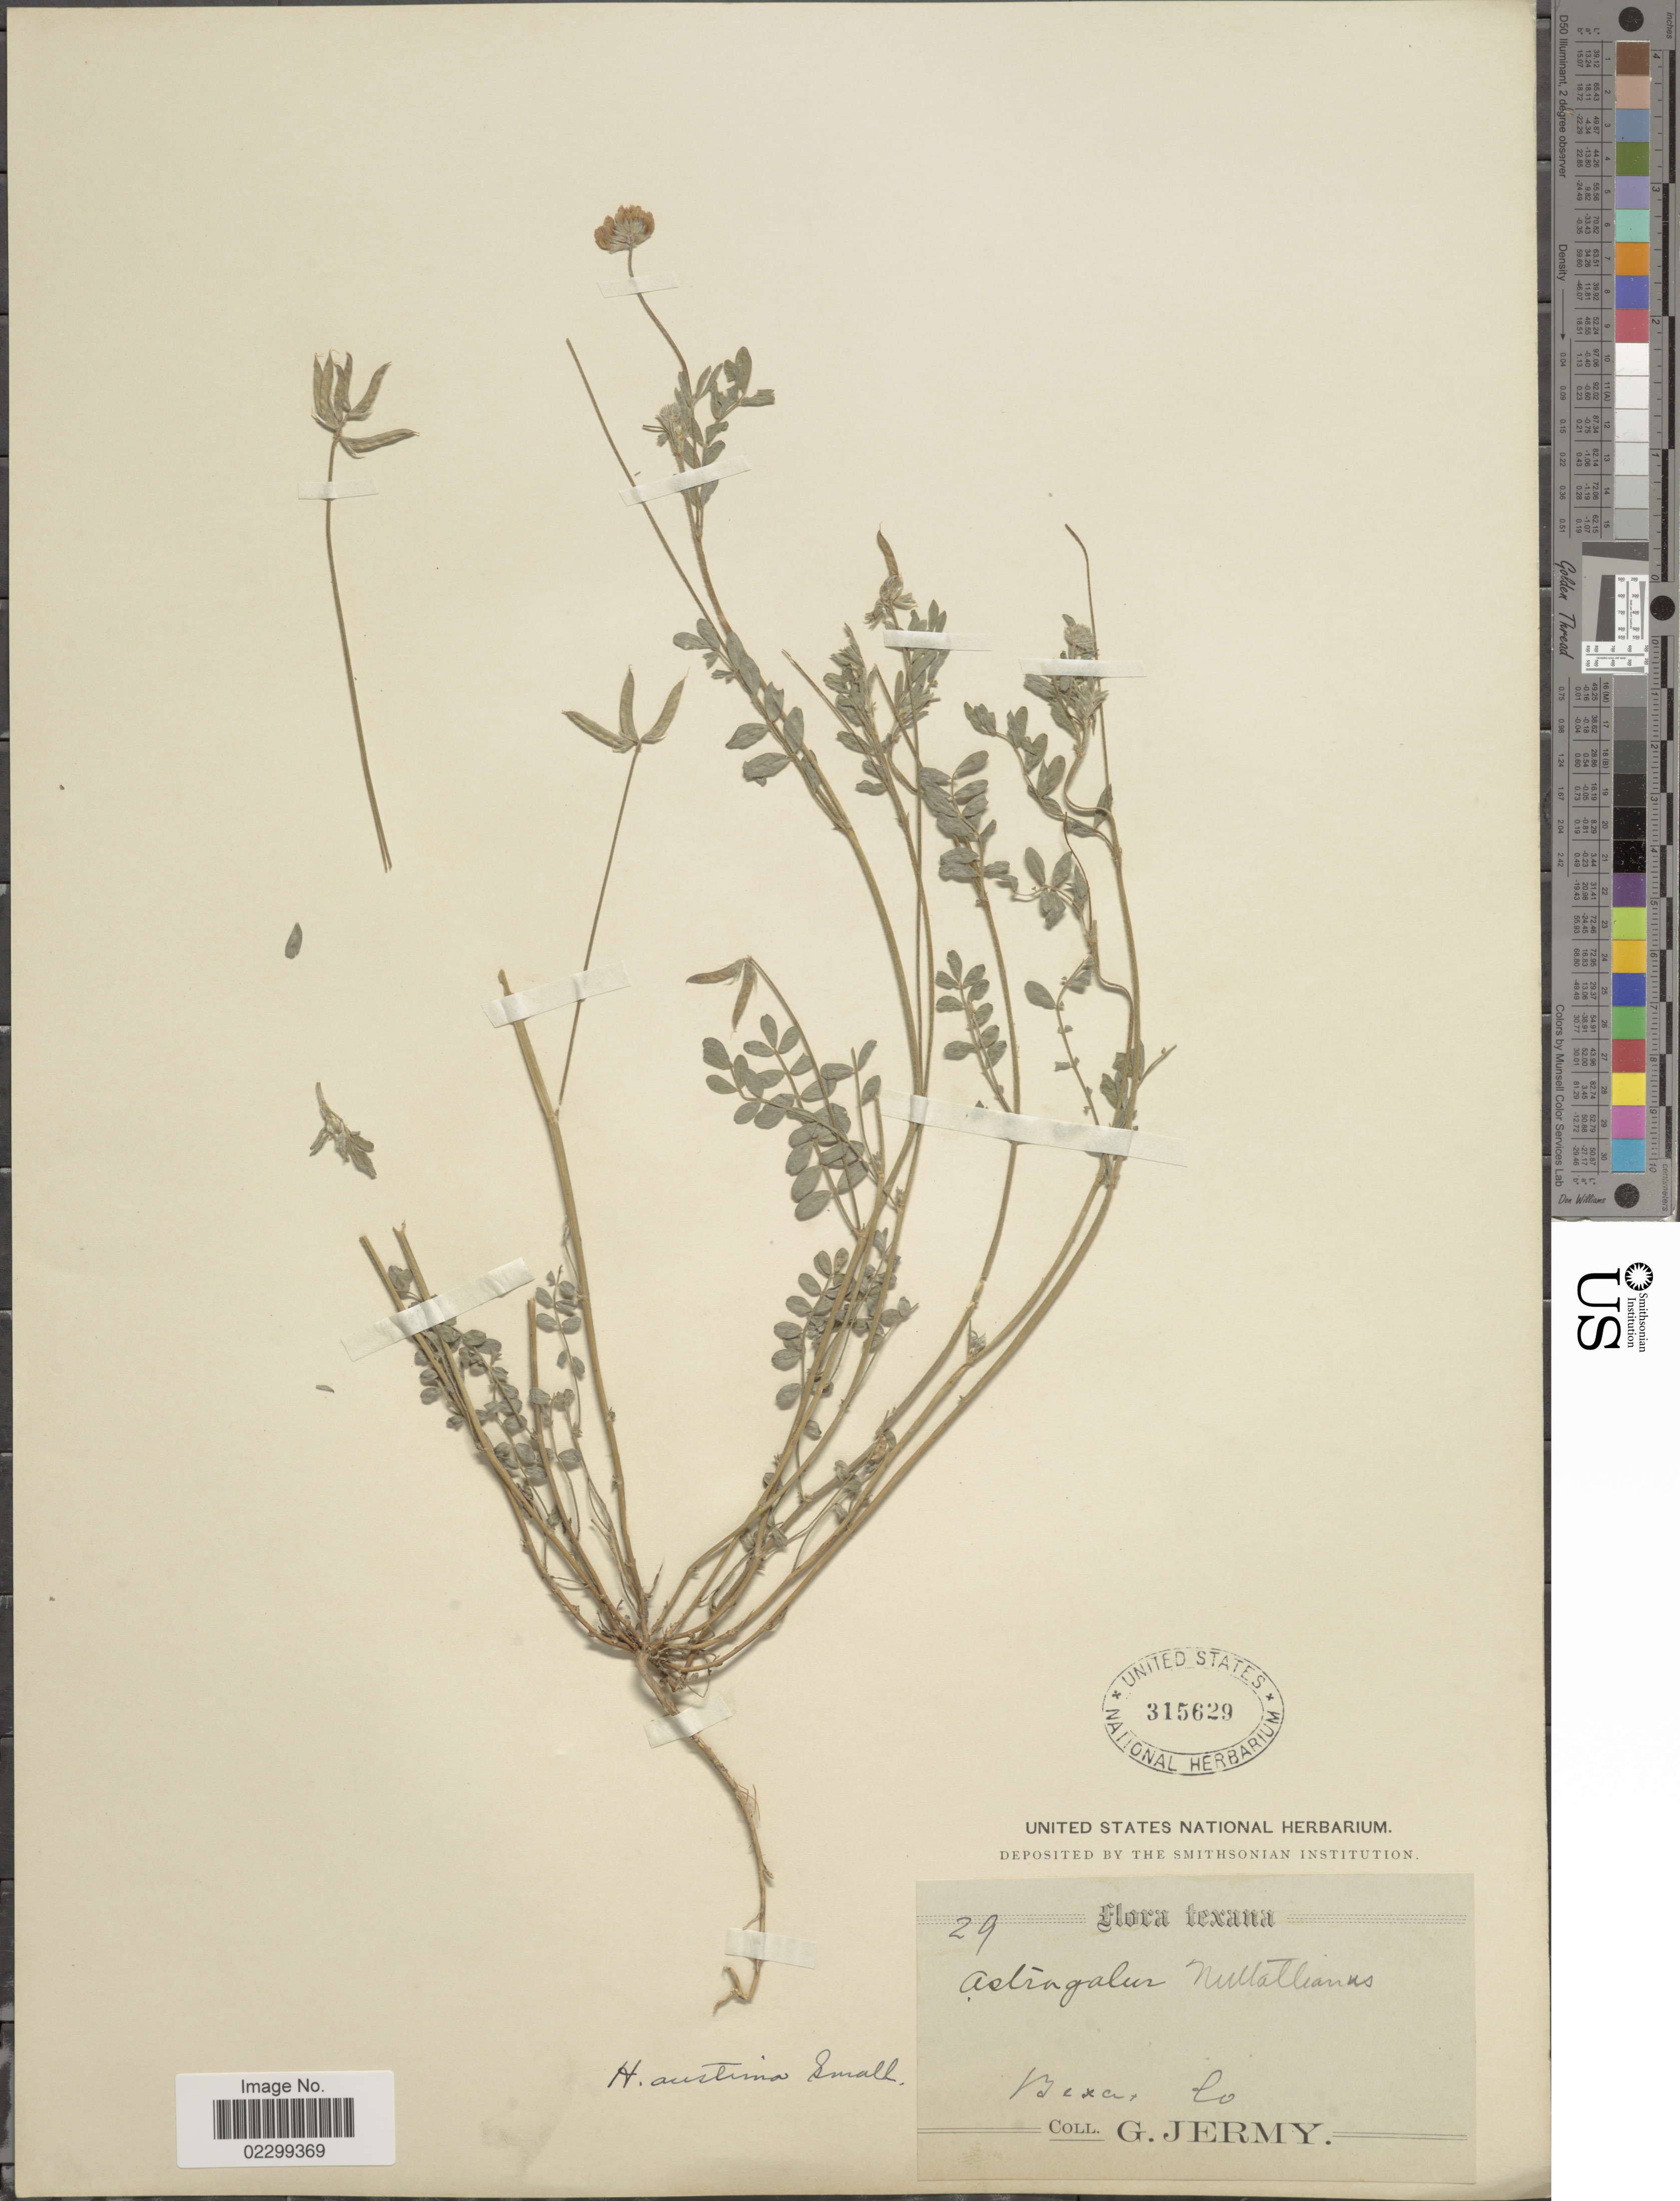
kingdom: Plantae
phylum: Tracheophyta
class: Magnoliopsida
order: Fabales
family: Fabaceae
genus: Astragalus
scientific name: Astragalus austrinus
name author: (Small) O.E. Schulz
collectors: G. Jermy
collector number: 29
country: United States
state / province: Texas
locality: Bexar Co.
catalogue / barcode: US 315629